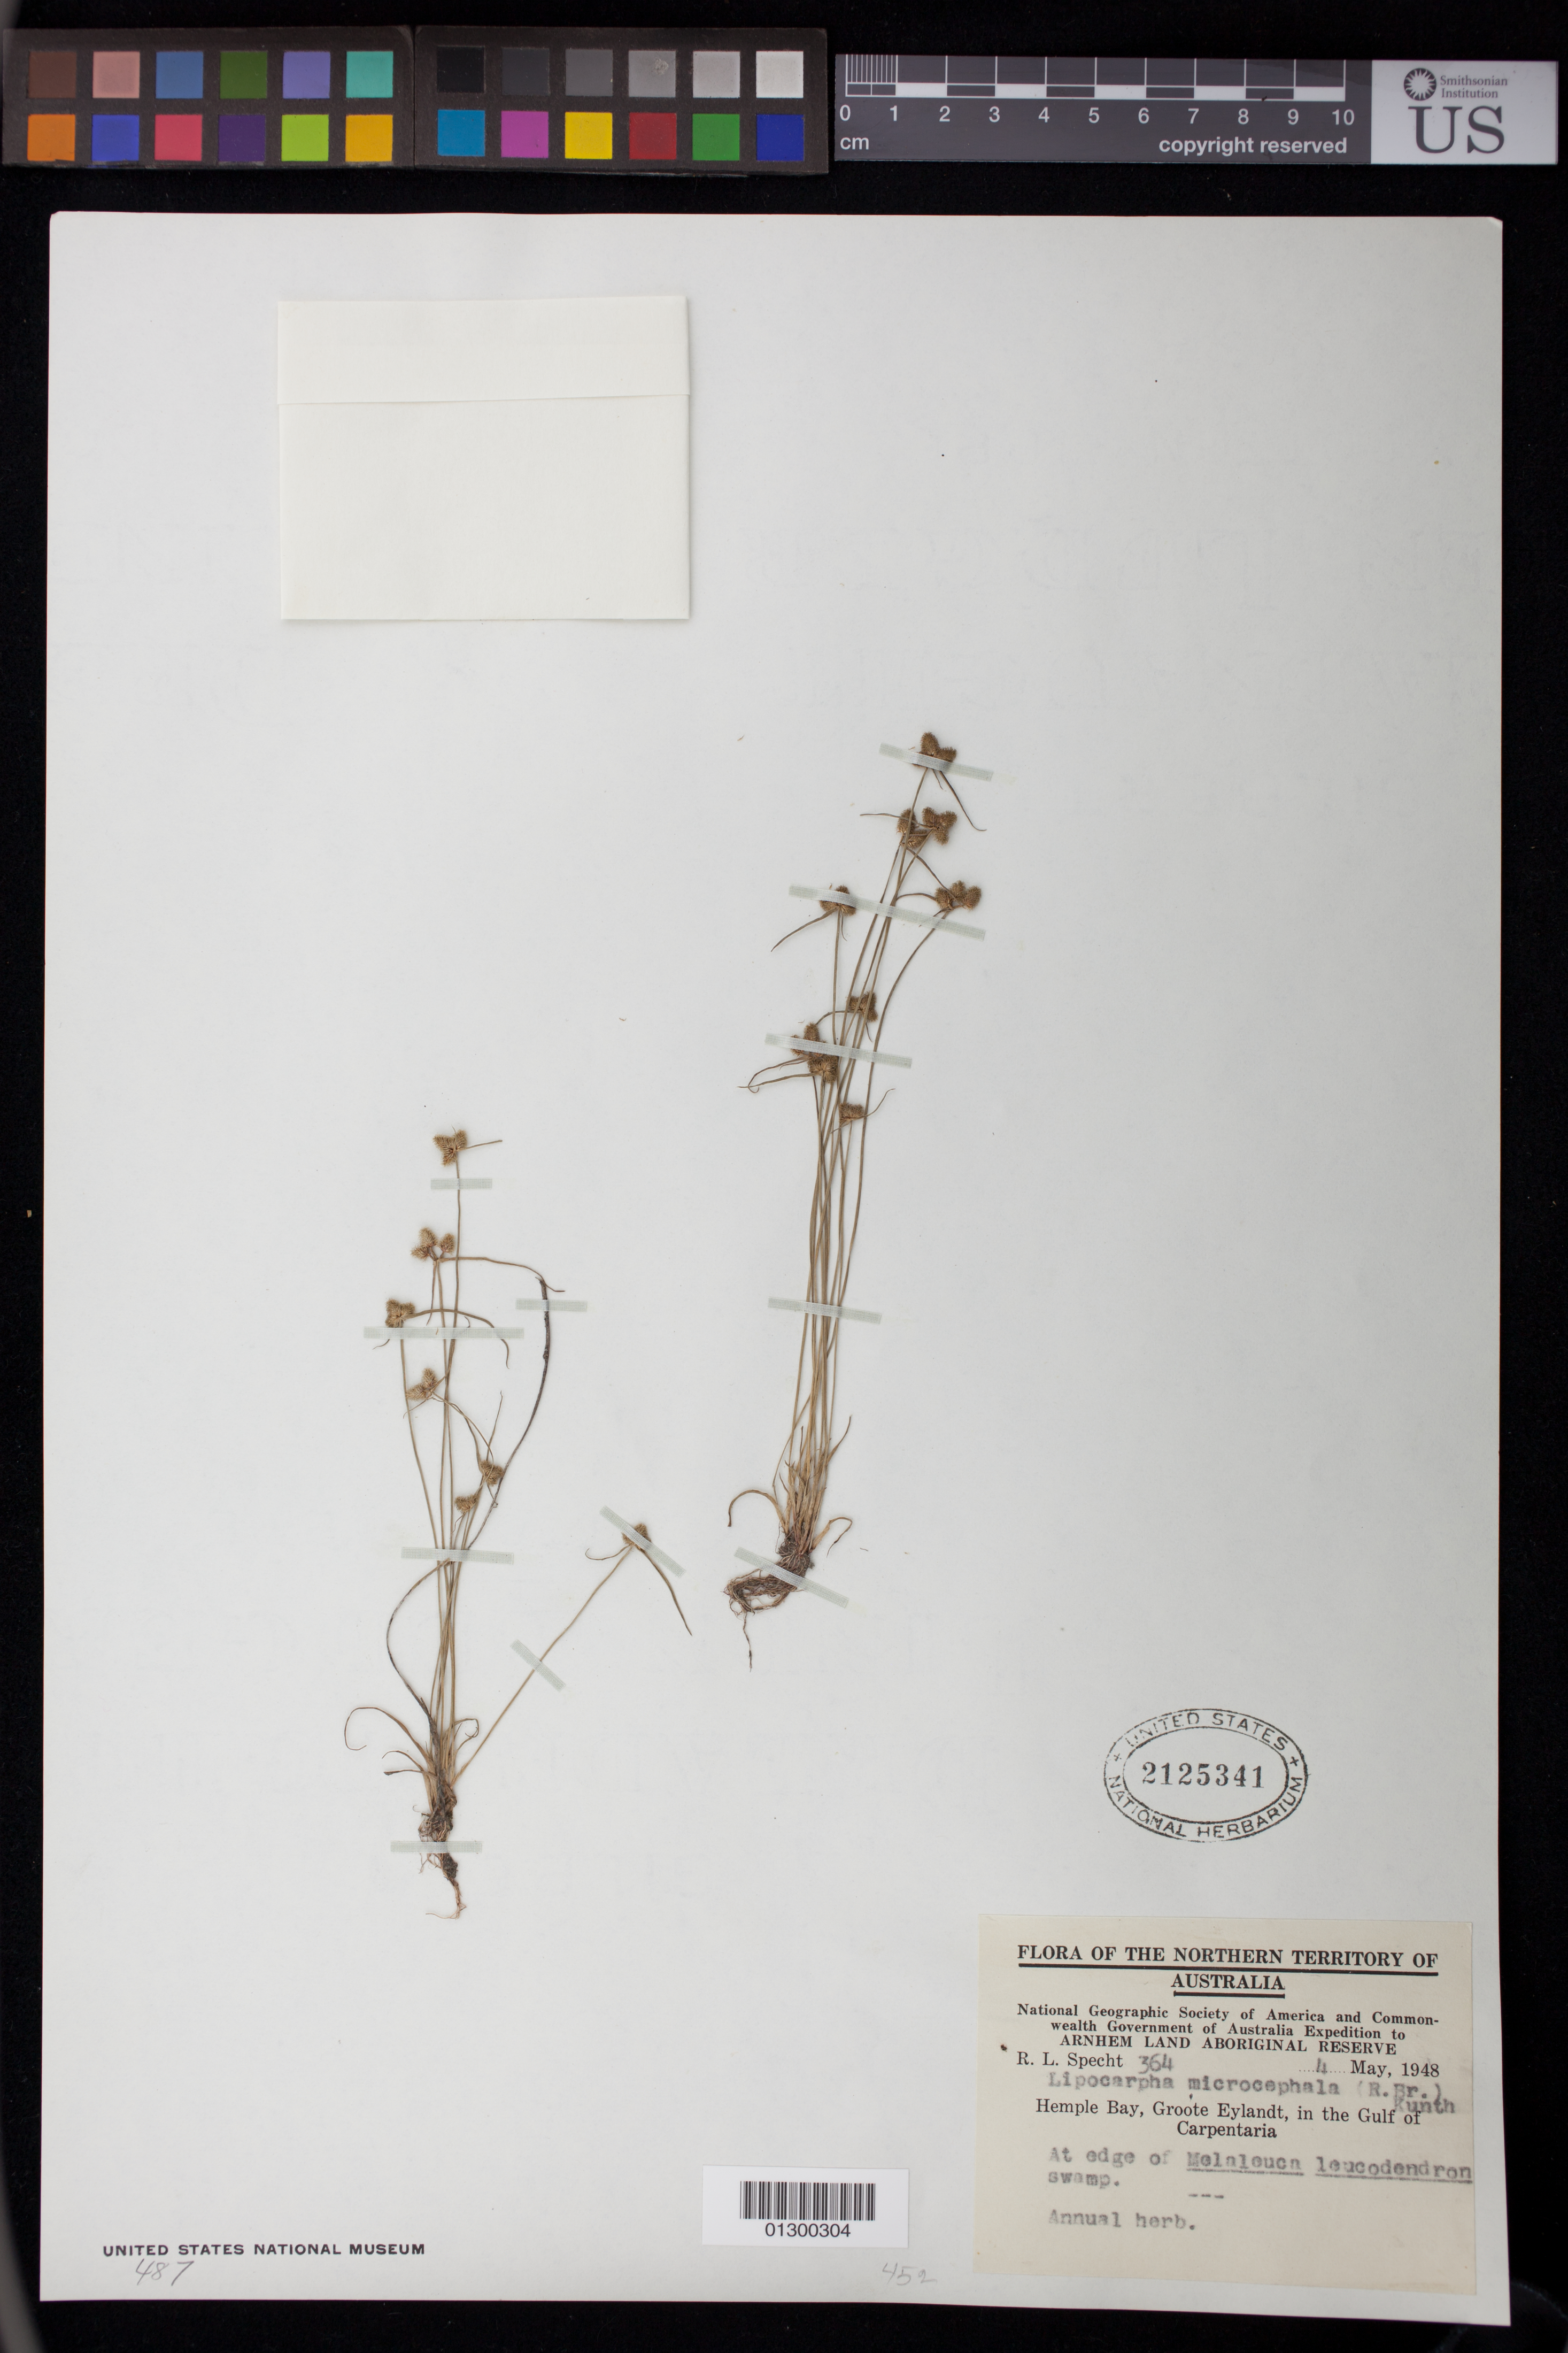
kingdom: Plantae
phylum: Tracheophyta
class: Liliopsida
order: Poales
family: Cyperaceae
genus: Cyperus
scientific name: Cyperus leptocarpus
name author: (F. Muell.) Bauters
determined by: Strong, M. T., (US), Smithsonian Institution - National Museum of Natural History (UNITED STATES)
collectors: R. L. Specht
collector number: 364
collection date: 1948-05-04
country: Australia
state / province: Northern Territory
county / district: East Arnhem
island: Groote Eylandt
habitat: At edge of Melaleuca leucodendron swamp.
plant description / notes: Annual herb.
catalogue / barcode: US 2125341